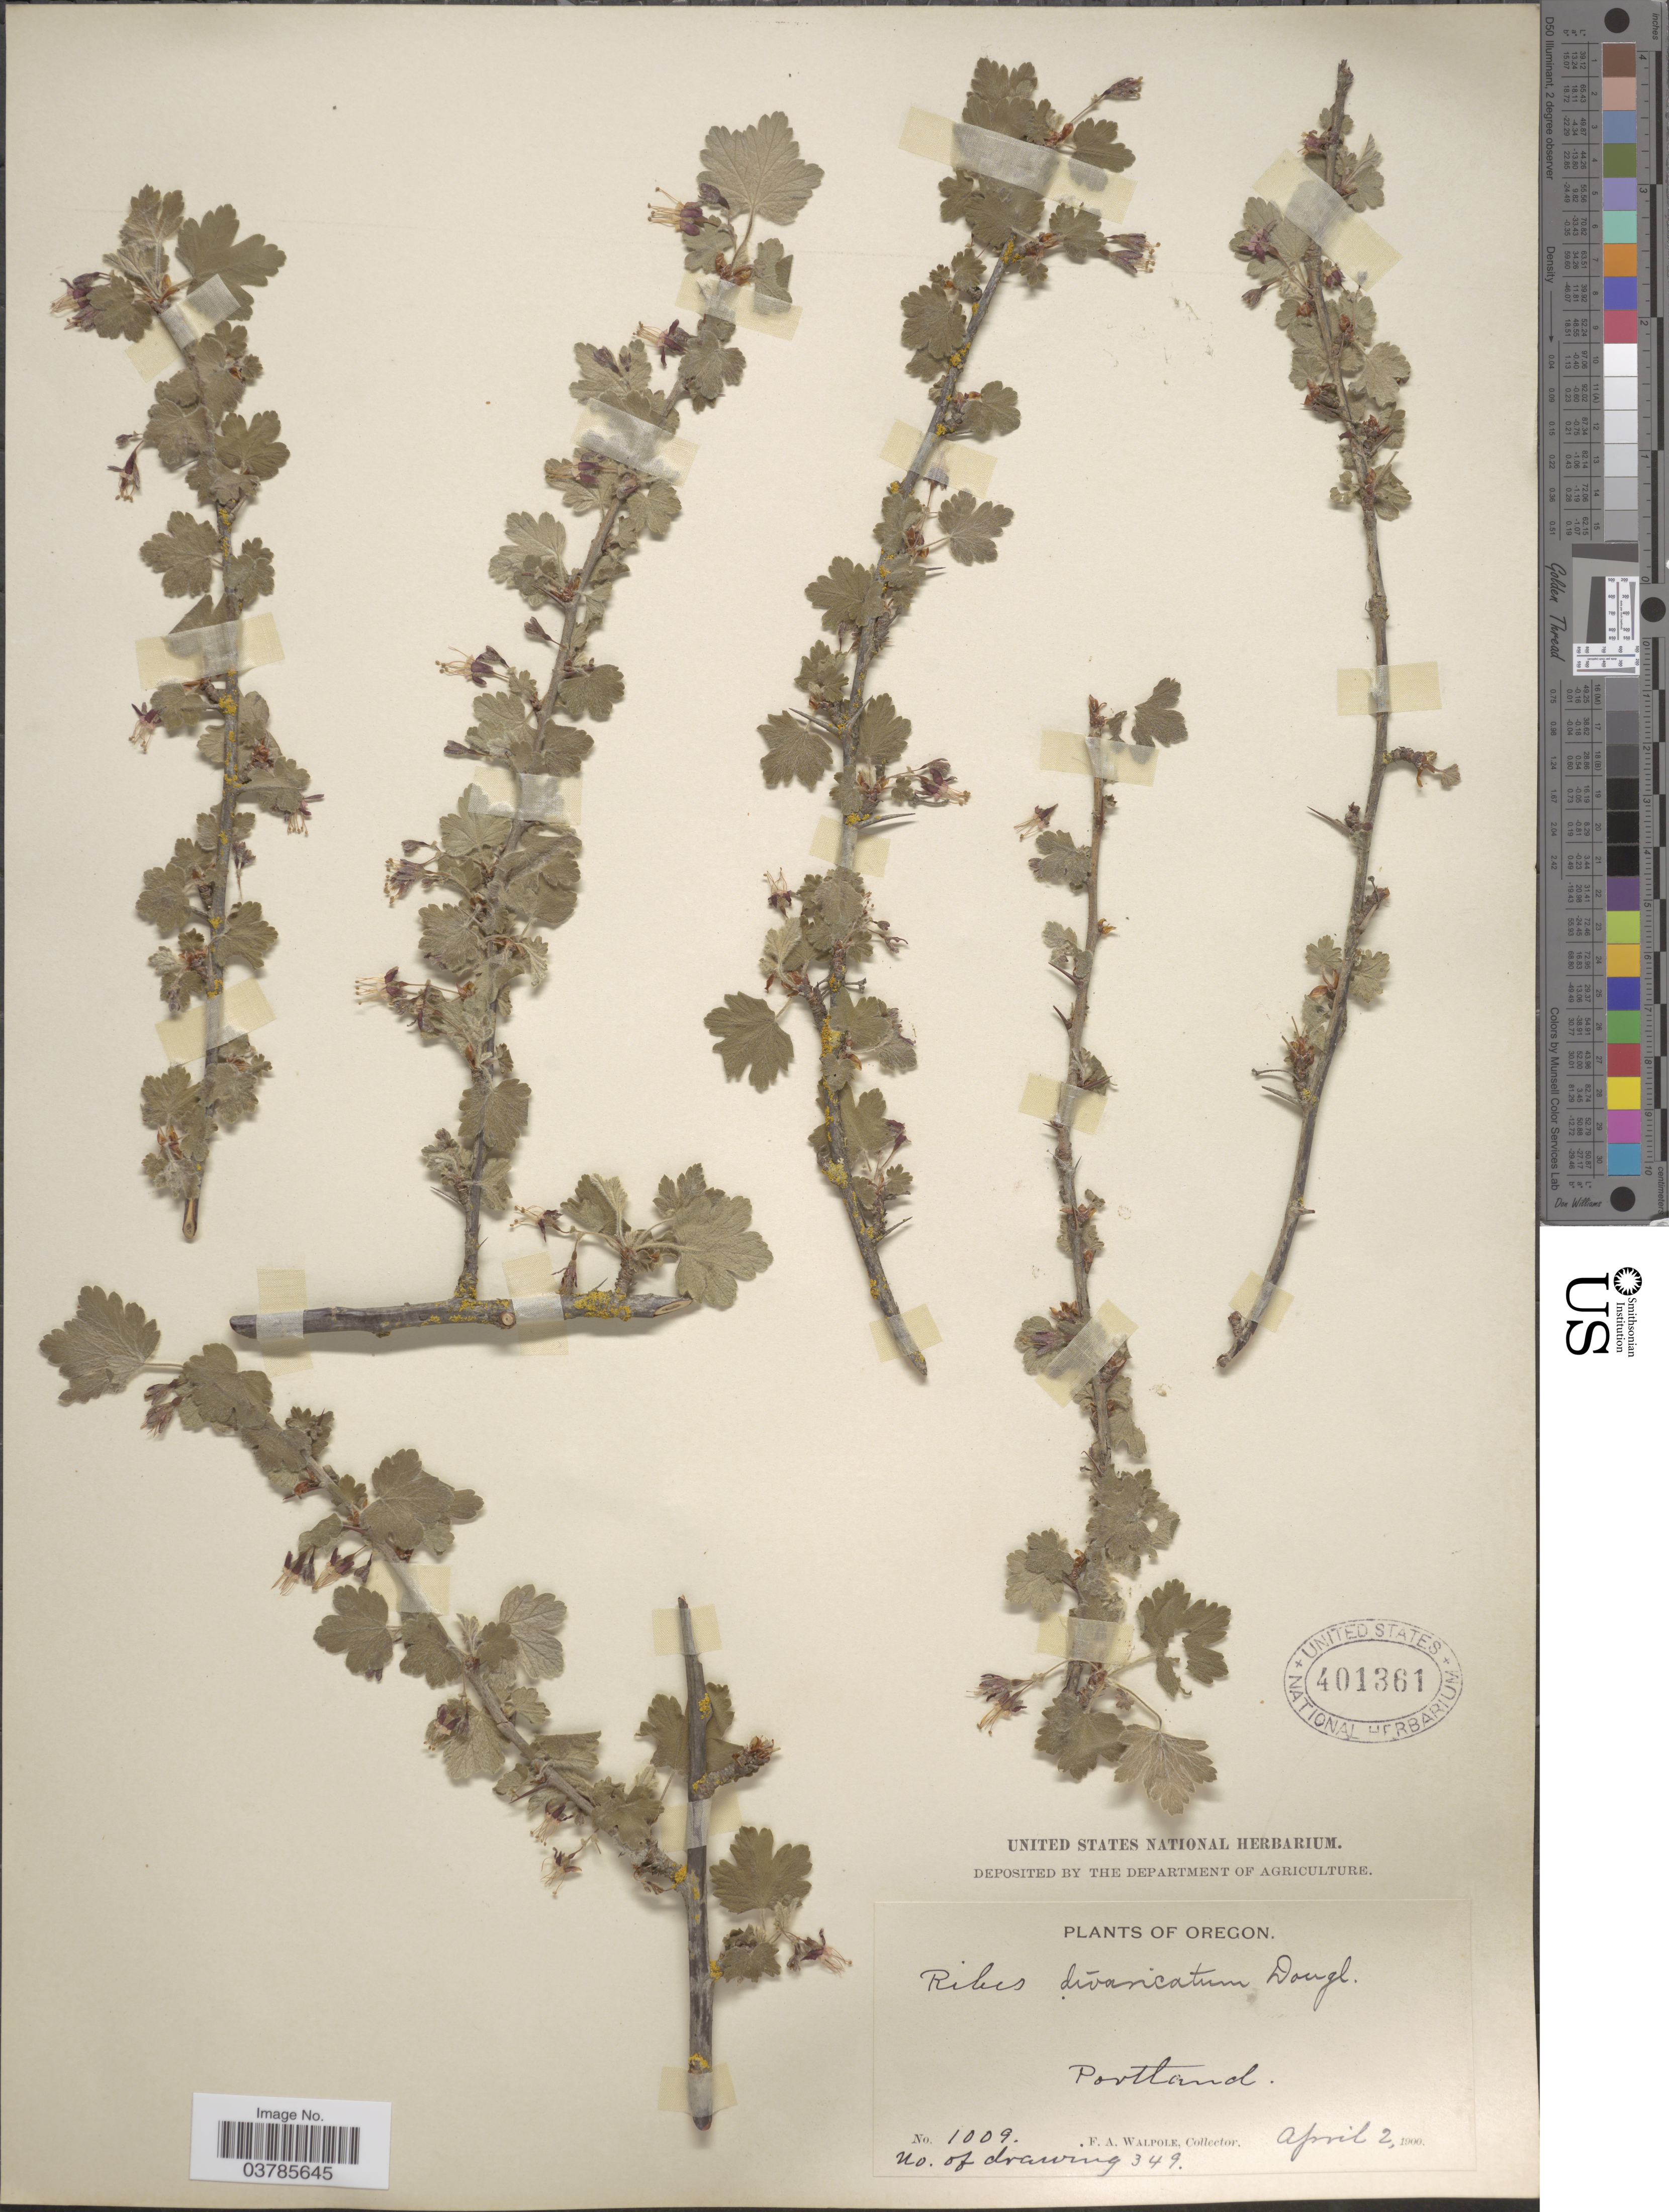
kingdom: Plantae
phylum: Tracheophyta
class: Magnoliopsida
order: Saxifragales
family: Grossulariaceae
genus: Ribes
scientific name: Ribes divaricatum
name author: Douglas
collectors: F. Walpole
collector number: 1009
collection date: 1900-04-02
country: United States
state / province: Oregon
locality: Portland.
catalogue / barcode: US 401361